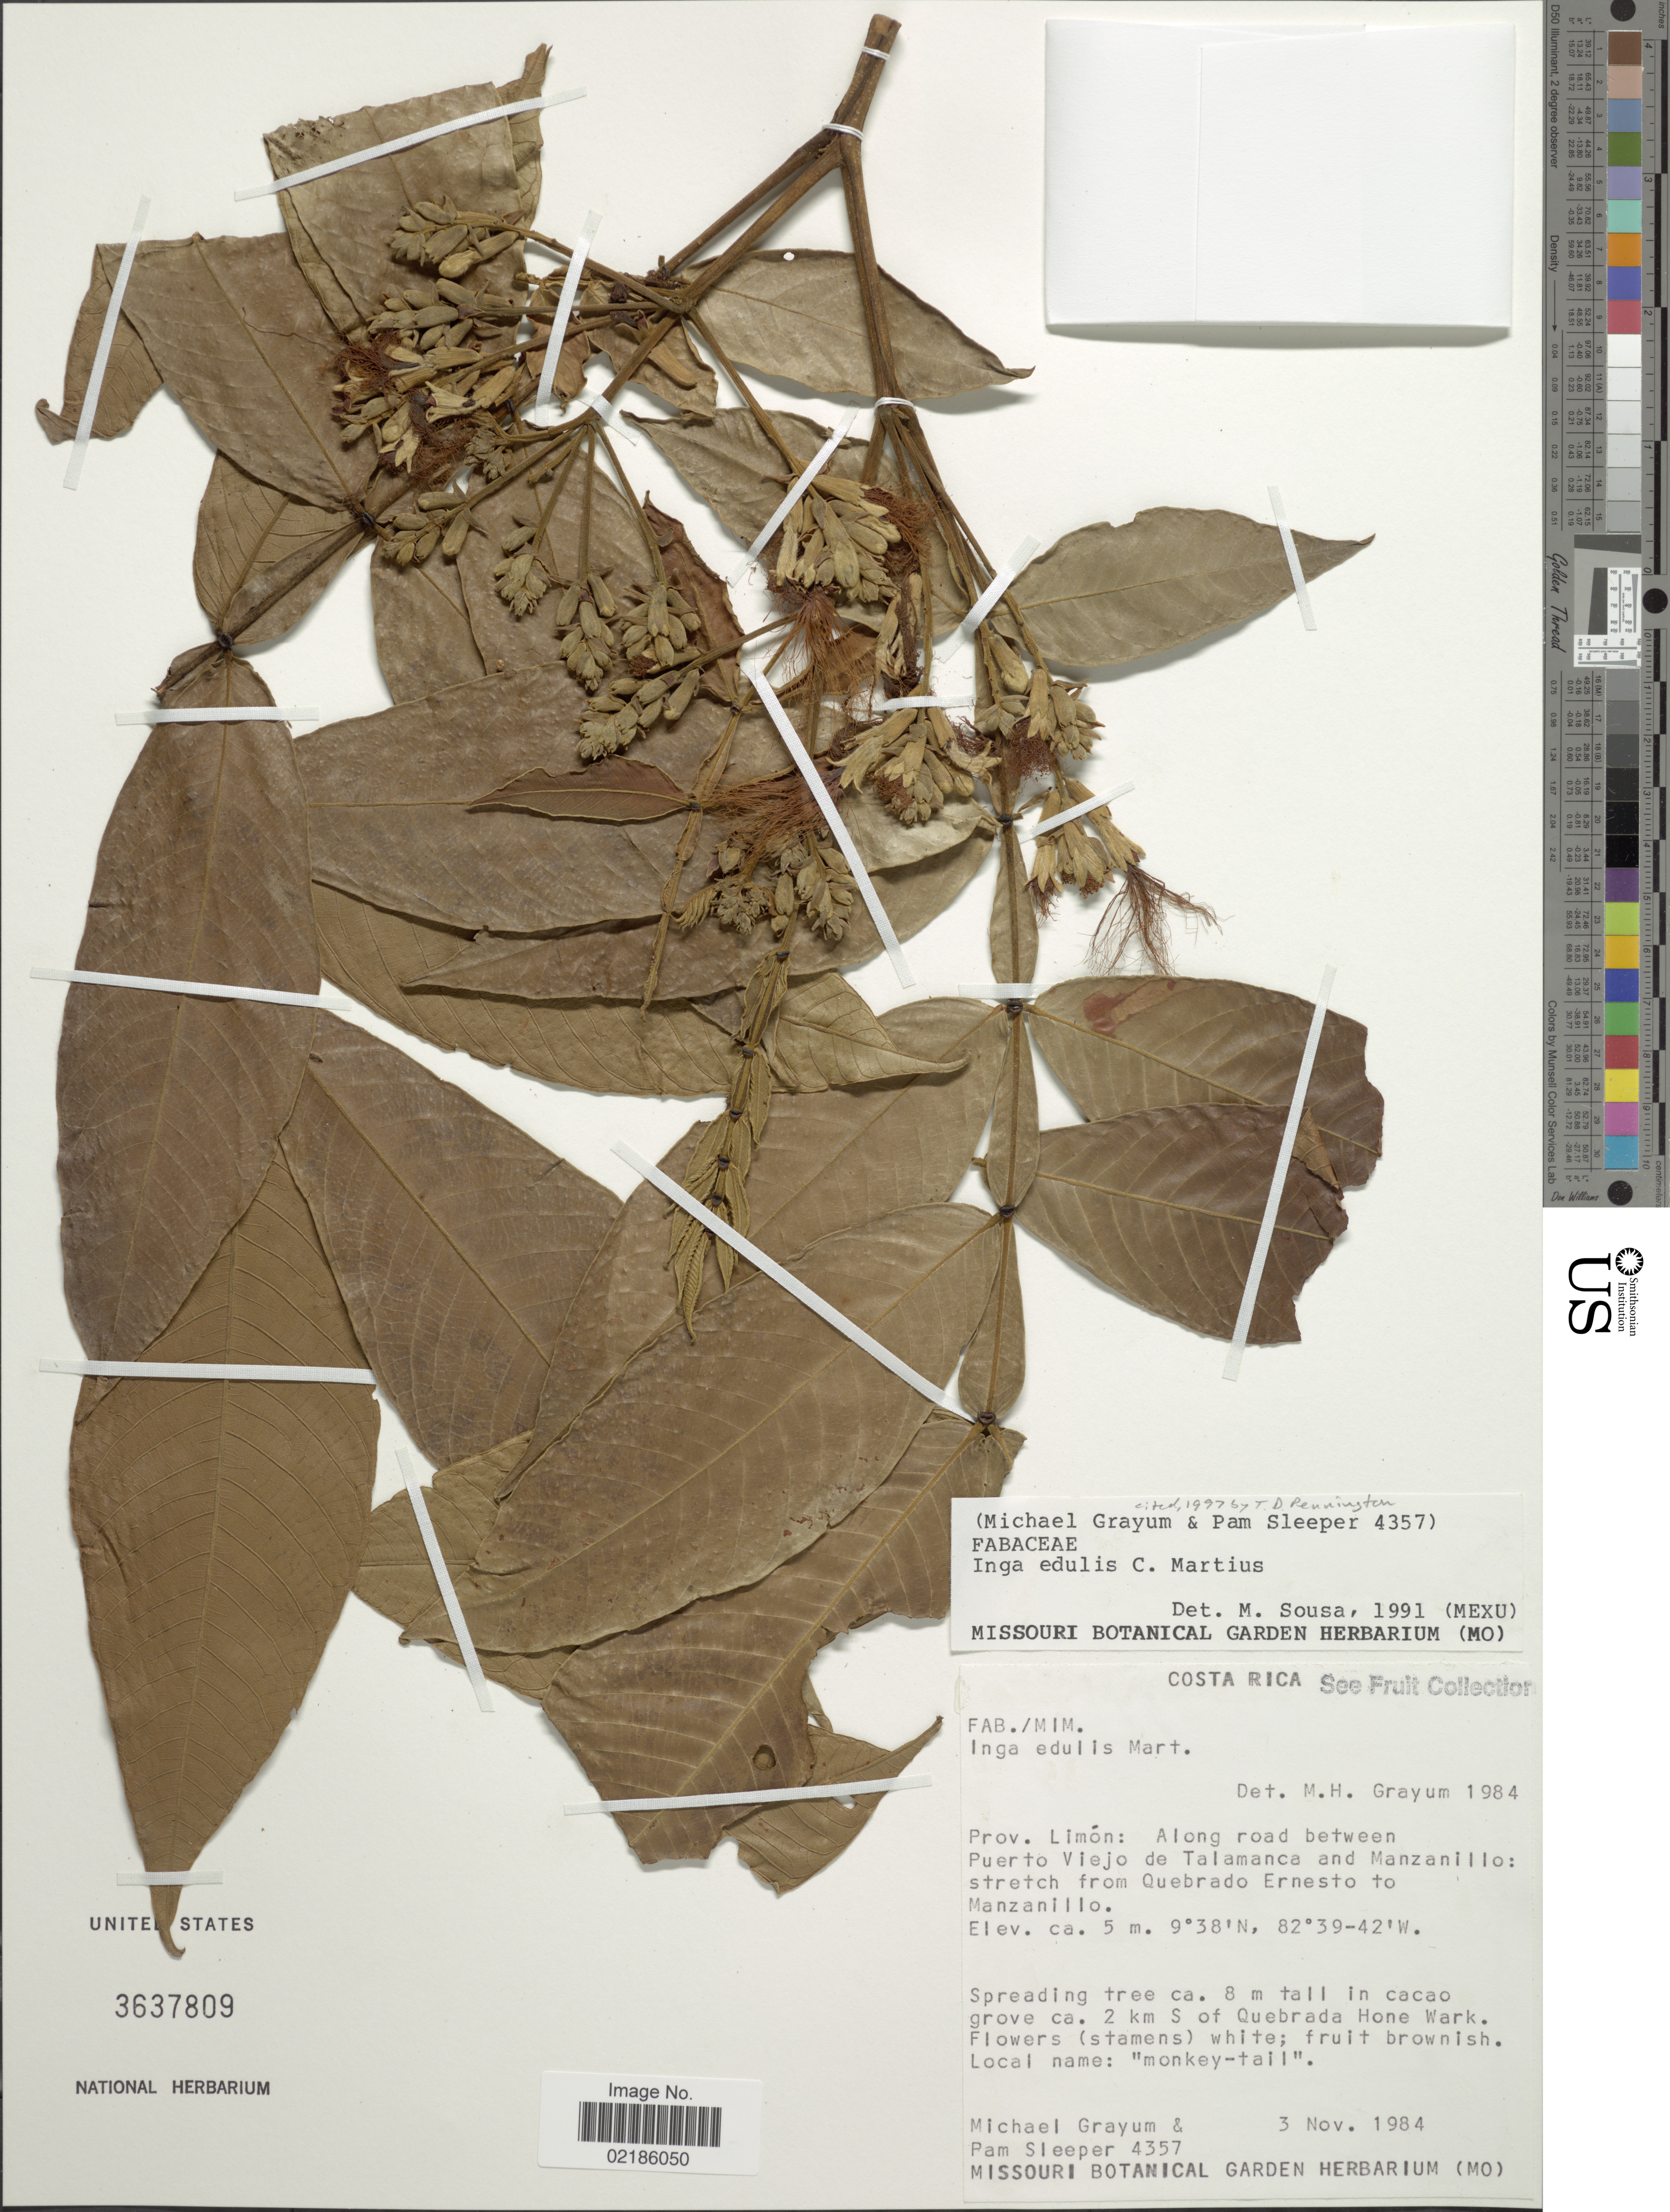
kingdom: Plantae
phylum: Tracheophyta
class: Magnoliopsida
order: Fabales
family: Fabaceae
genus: Inga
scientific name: Inga edulis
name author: Mart.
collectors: M. H. Grayum & P. Sleeper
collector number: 4357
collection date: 1984-11-03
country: Costa Rica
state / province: Limón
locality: Along road between Puerto Viejo de Talamanca and Manzanillo: stretch from Quebrado Ernesto to Manzanillo.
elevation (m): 5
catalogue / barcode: US 3637809